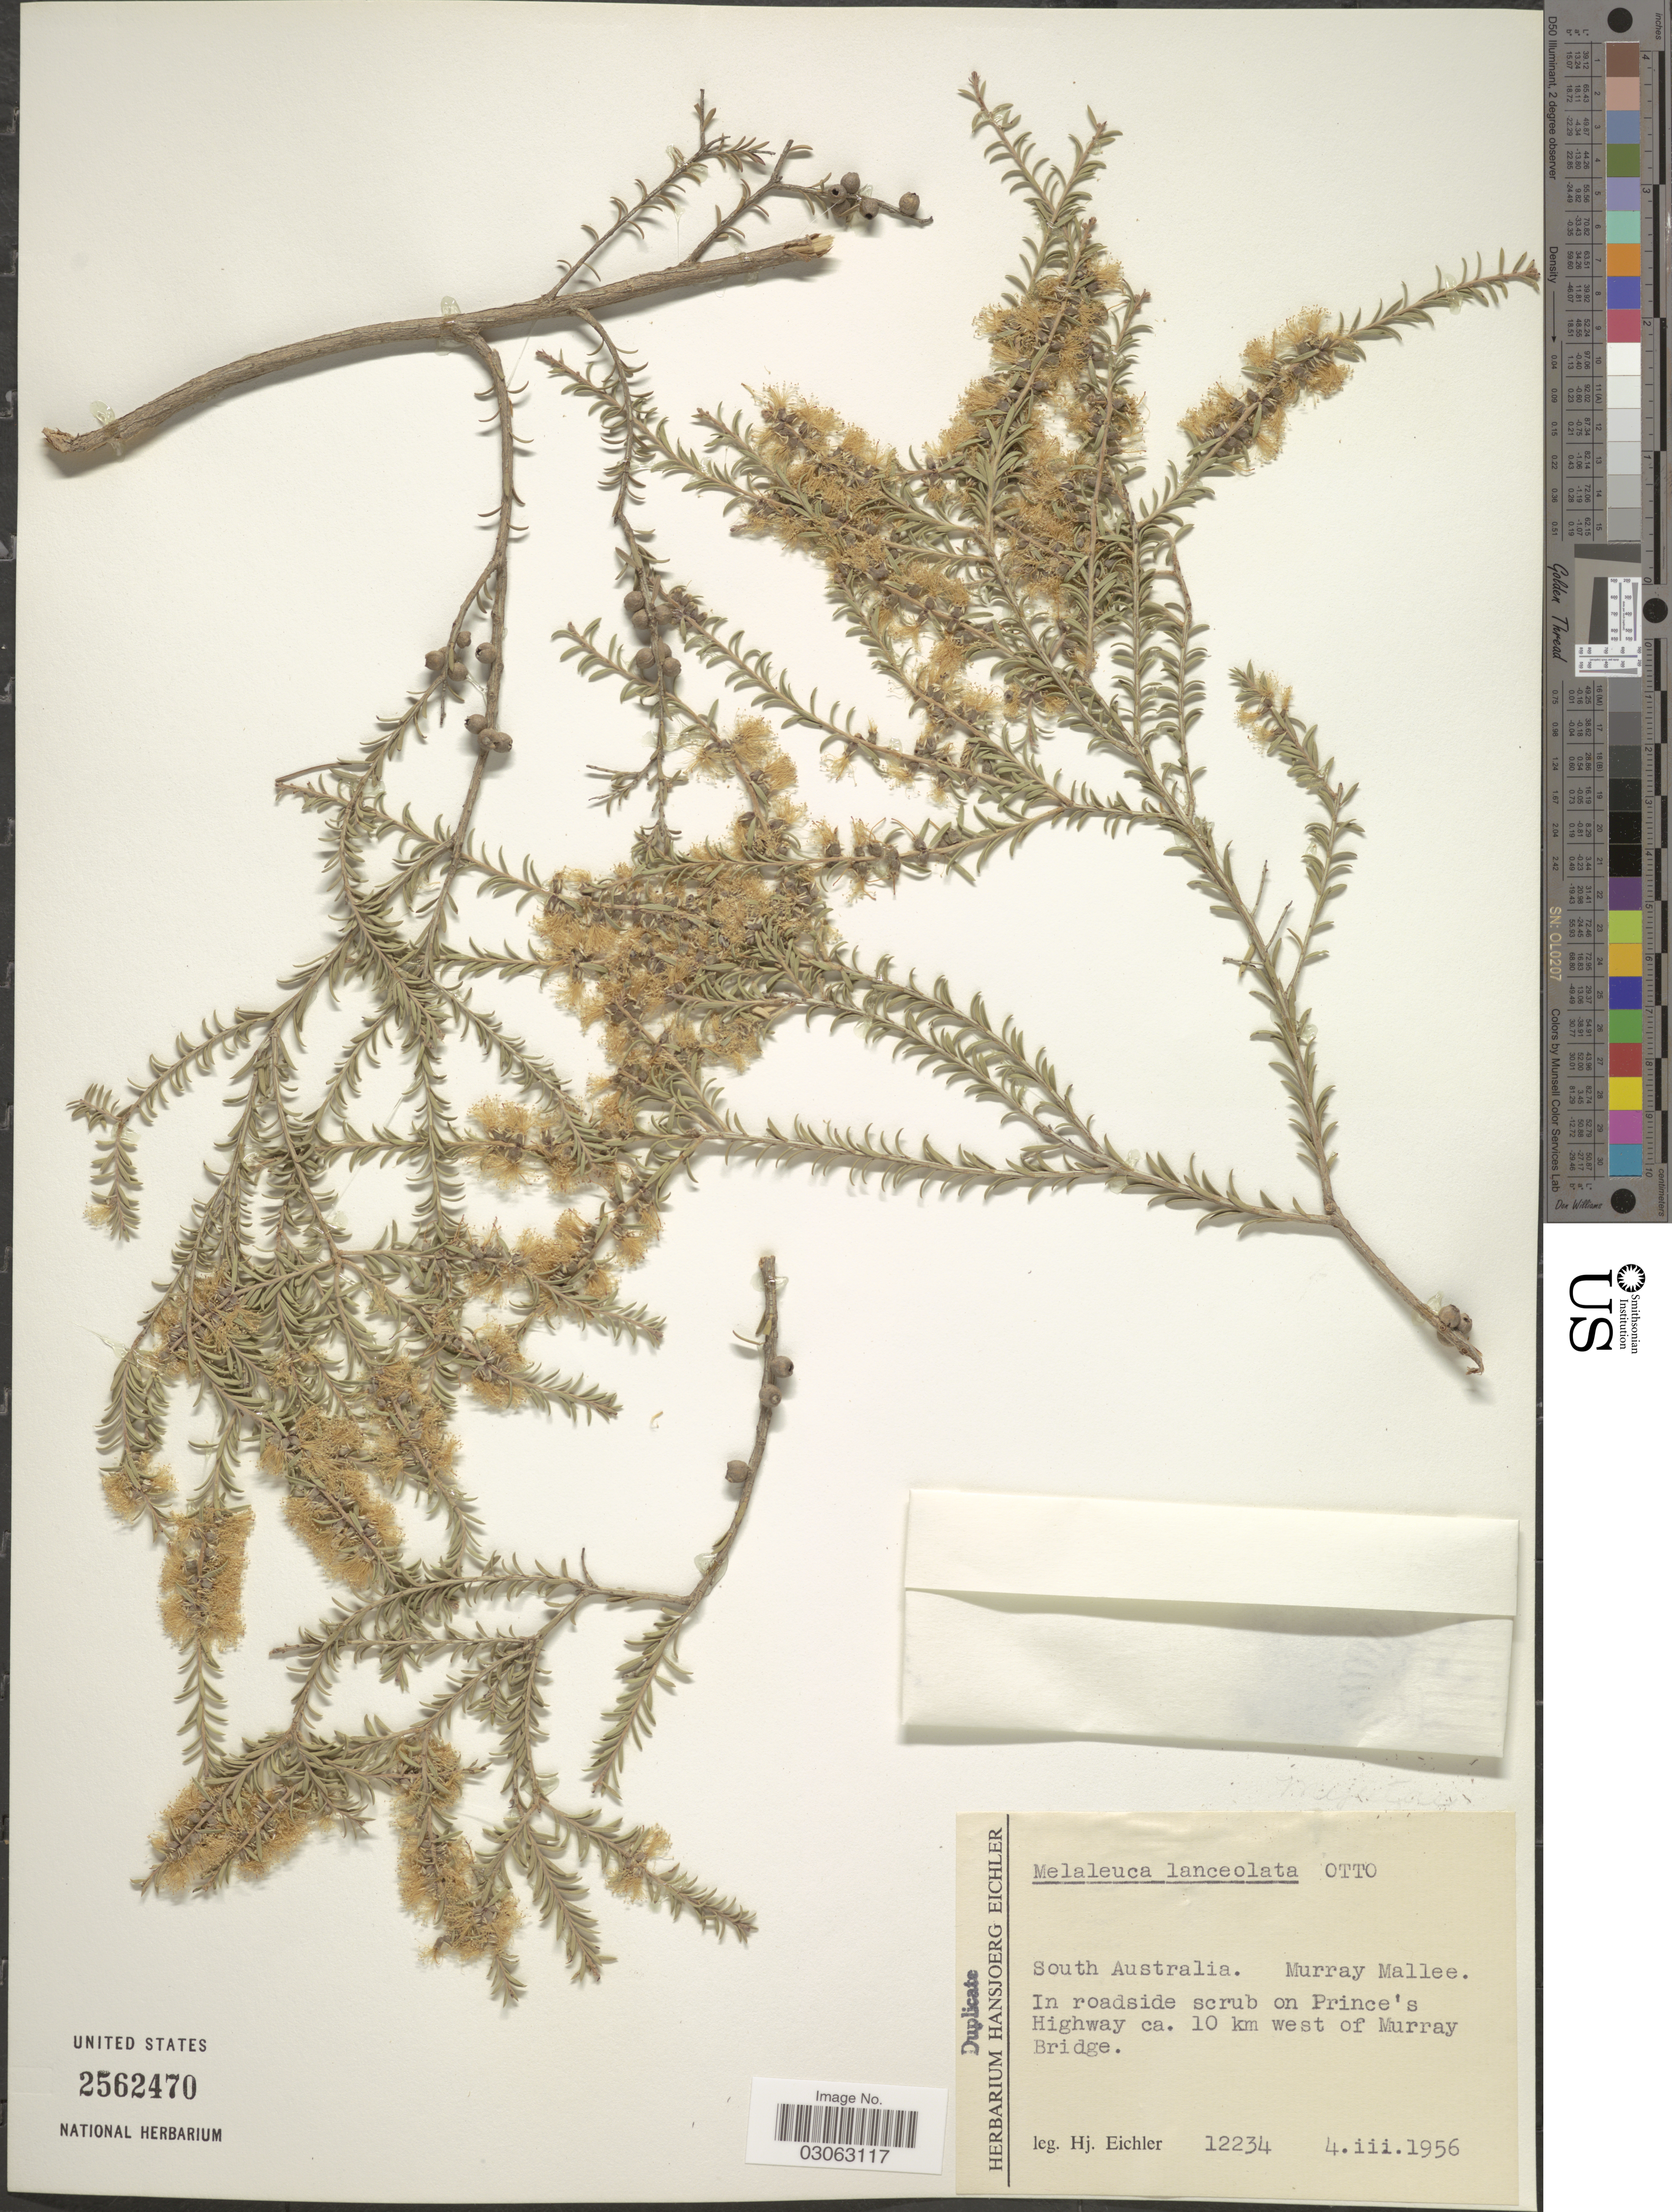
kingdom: Plantae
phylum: Tracheophyta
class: Magnoliopsida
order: Myrtales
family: Myrtaceae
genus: Melaleuca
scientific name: Melaleuca lanceolata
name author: Otto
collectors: H. Eichler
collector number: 12234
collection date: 1956-03-04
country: Australia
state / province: South Australia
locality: Murray Mallee. In roadside scrub on Prince's Highway ca. 10 km west of Murray Bridge.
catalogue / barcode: US 2562470